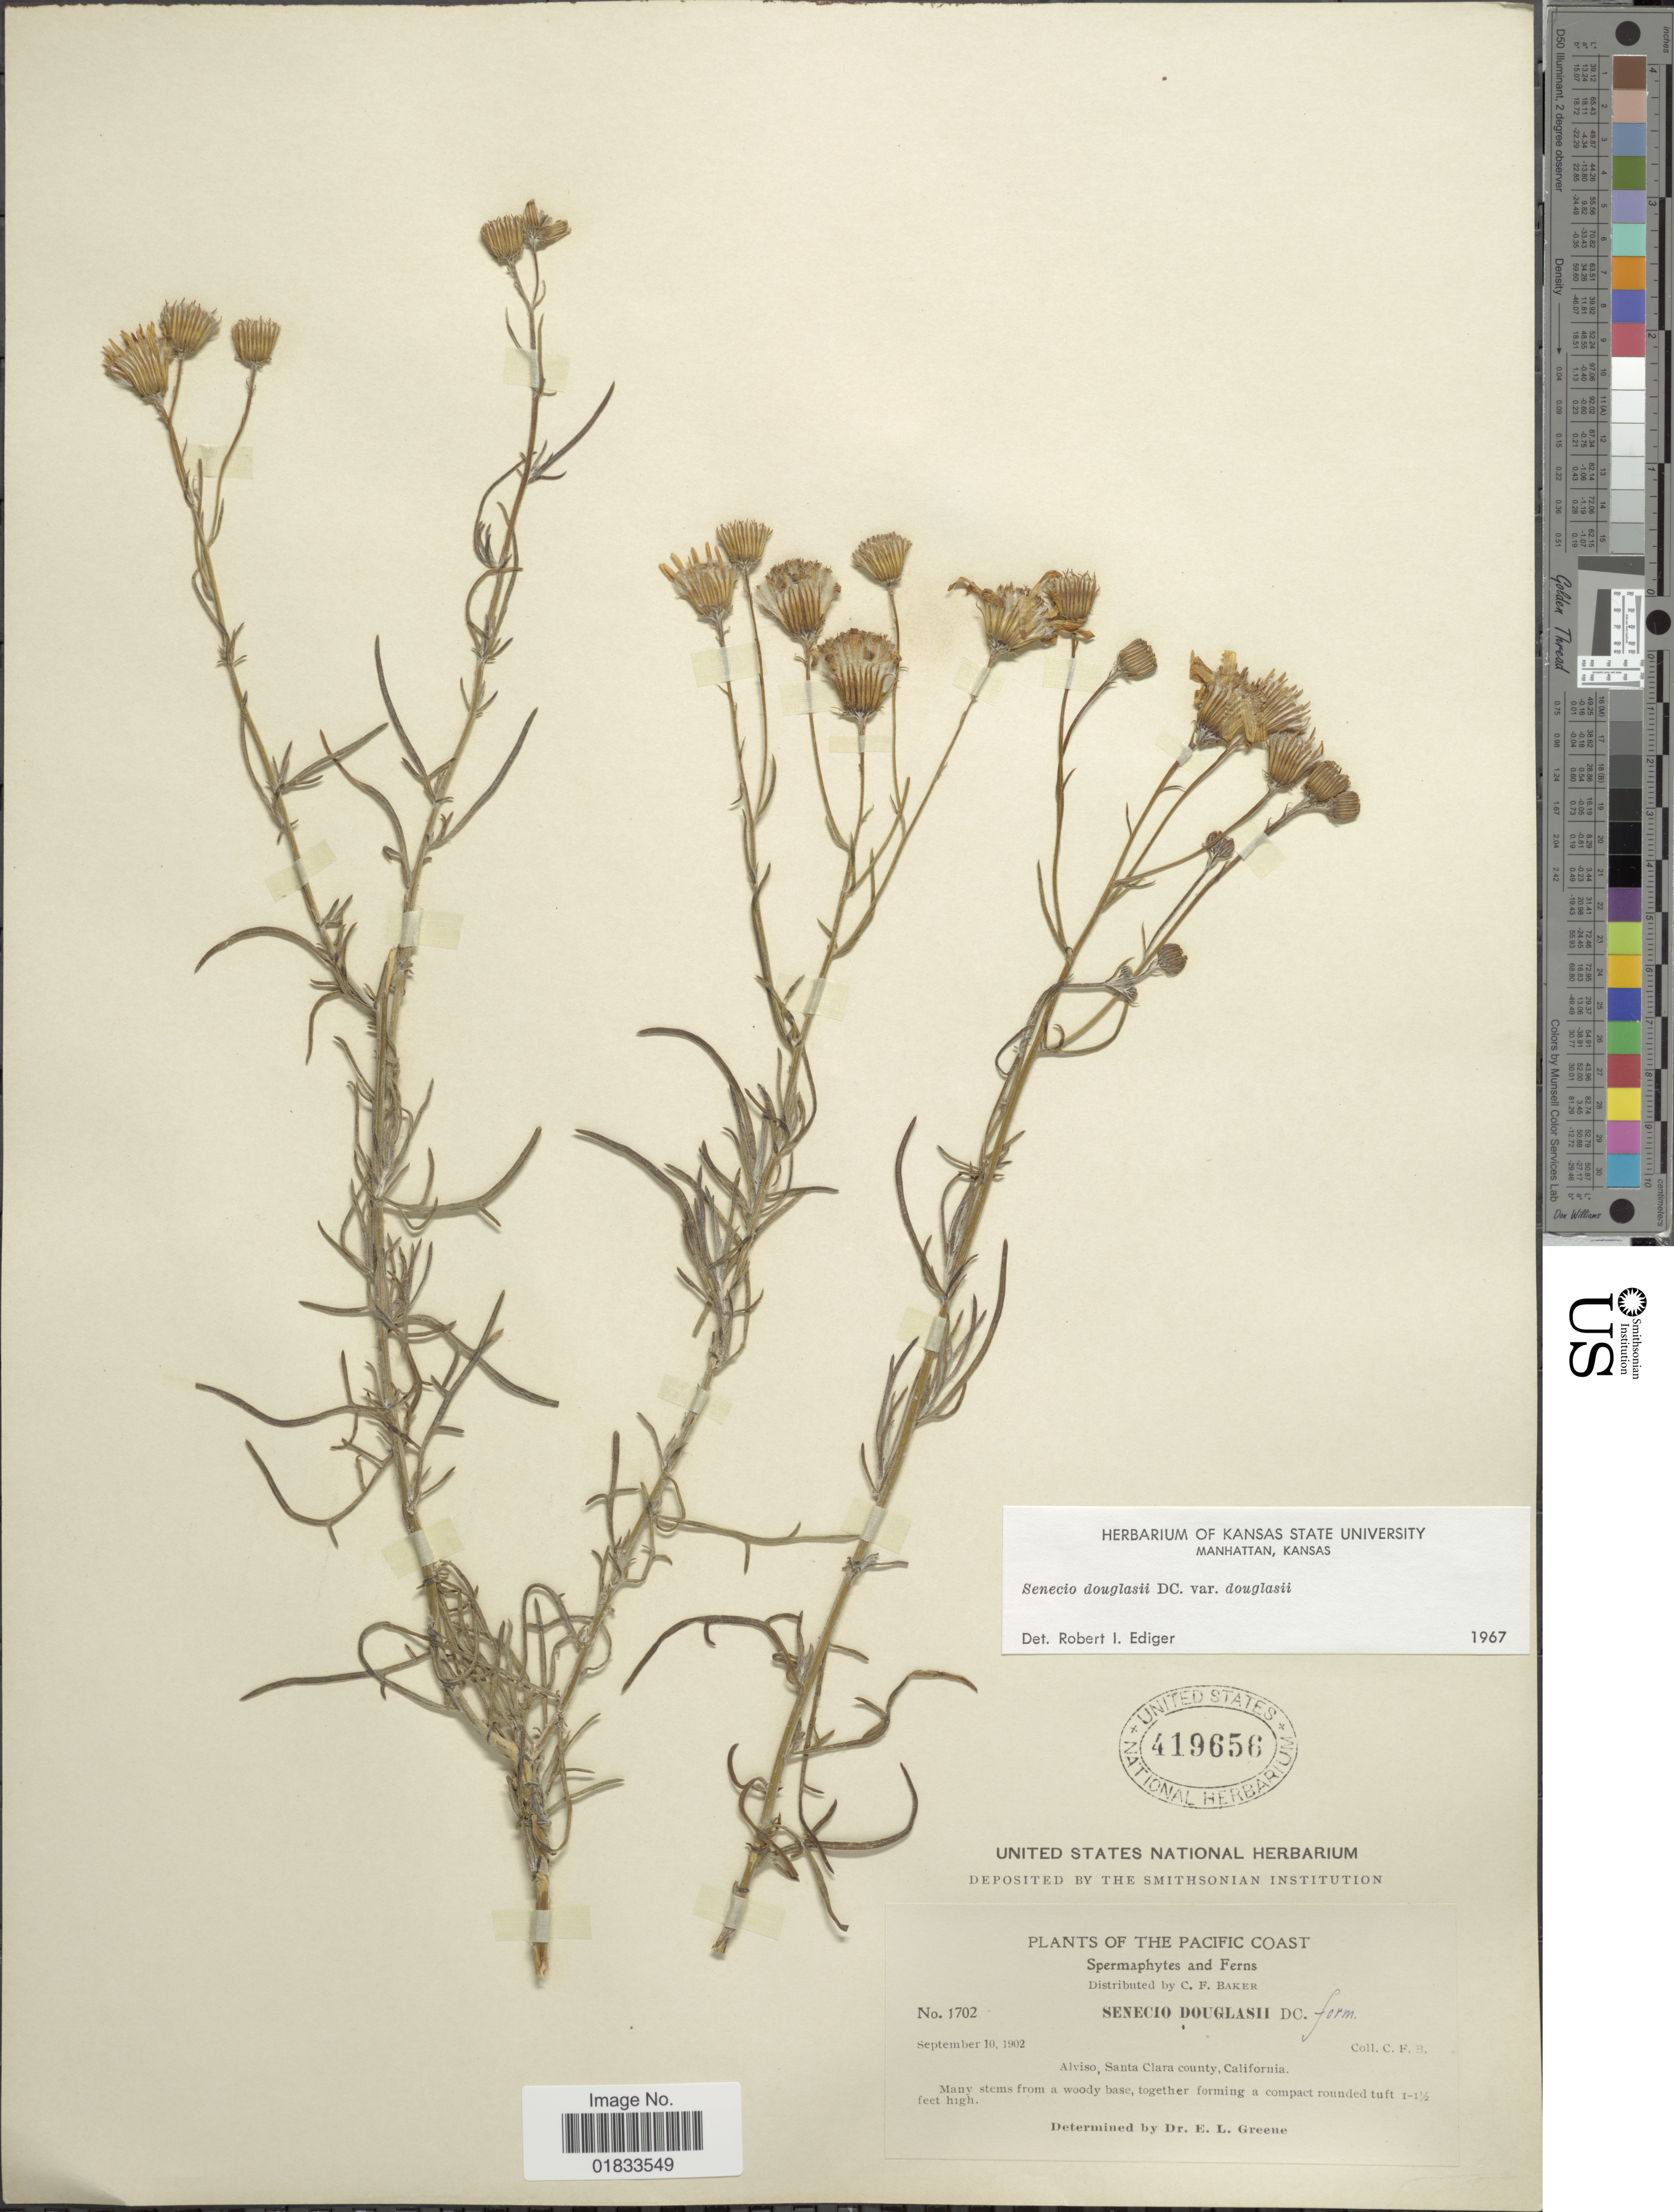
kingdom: Plantae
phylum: Tracheophyta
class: Magnoliopsida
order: Asterales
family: Asteraceae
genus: Senecio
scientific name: Senecio flaccidus var. douglasii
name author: (DC.) B.L. Turner & T.M. Barkley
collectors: C. F. Baker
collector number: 1702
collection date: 1902-09-10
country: United States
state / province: California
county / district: Santa Clara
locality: Pacific Coast, Alviso, Santa Clara county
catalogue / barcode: US 419656